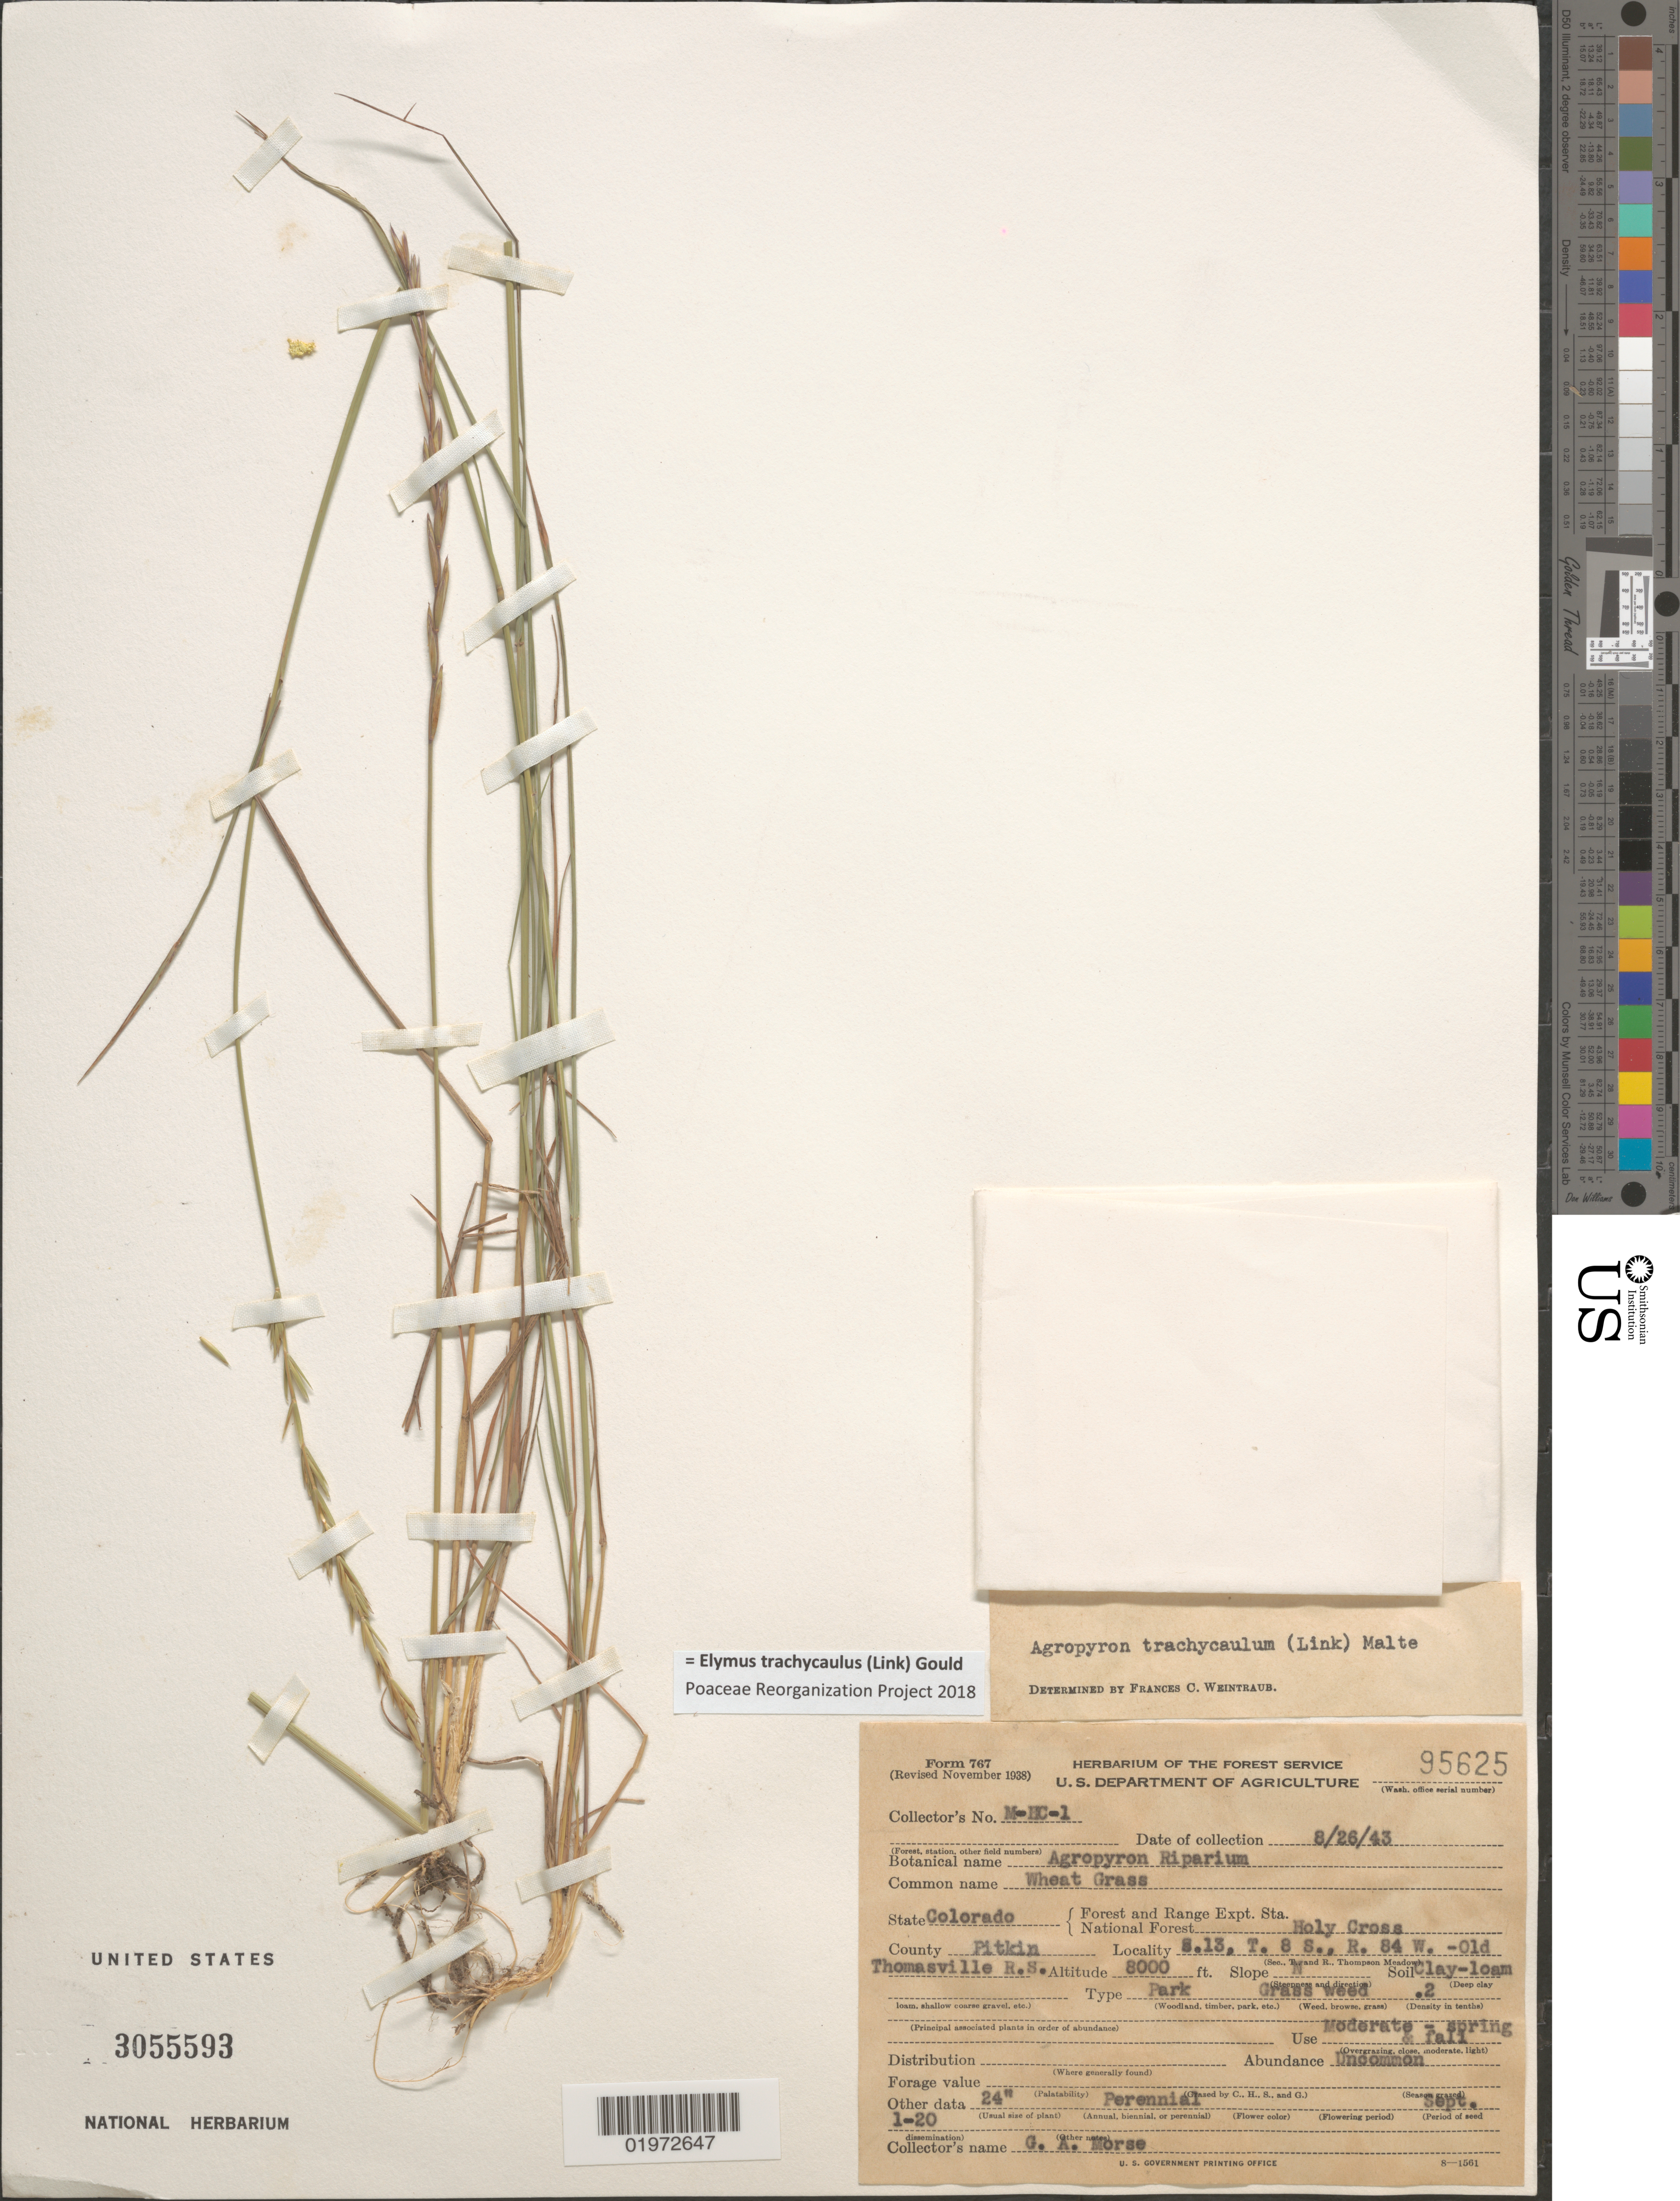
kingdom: Plantae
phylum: Tracheophyta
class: Liliopsida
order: Poales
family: Poaceae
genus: Elymus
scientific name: Elymus trachycaulus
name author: (Link) Gould ex Shinners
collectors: G. Morse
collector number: M-BC-1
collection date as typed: Transcribed d/m/y: 26/8/43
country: United States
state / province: Colorado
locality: Forest and Range Expt. Sta. National Forest Holy Cross. County Pitkin. S.13., T. 8 S., R. 84 W.-Old Thomasville R.S. Slope N.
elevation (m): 2438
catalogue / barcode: US 3055593